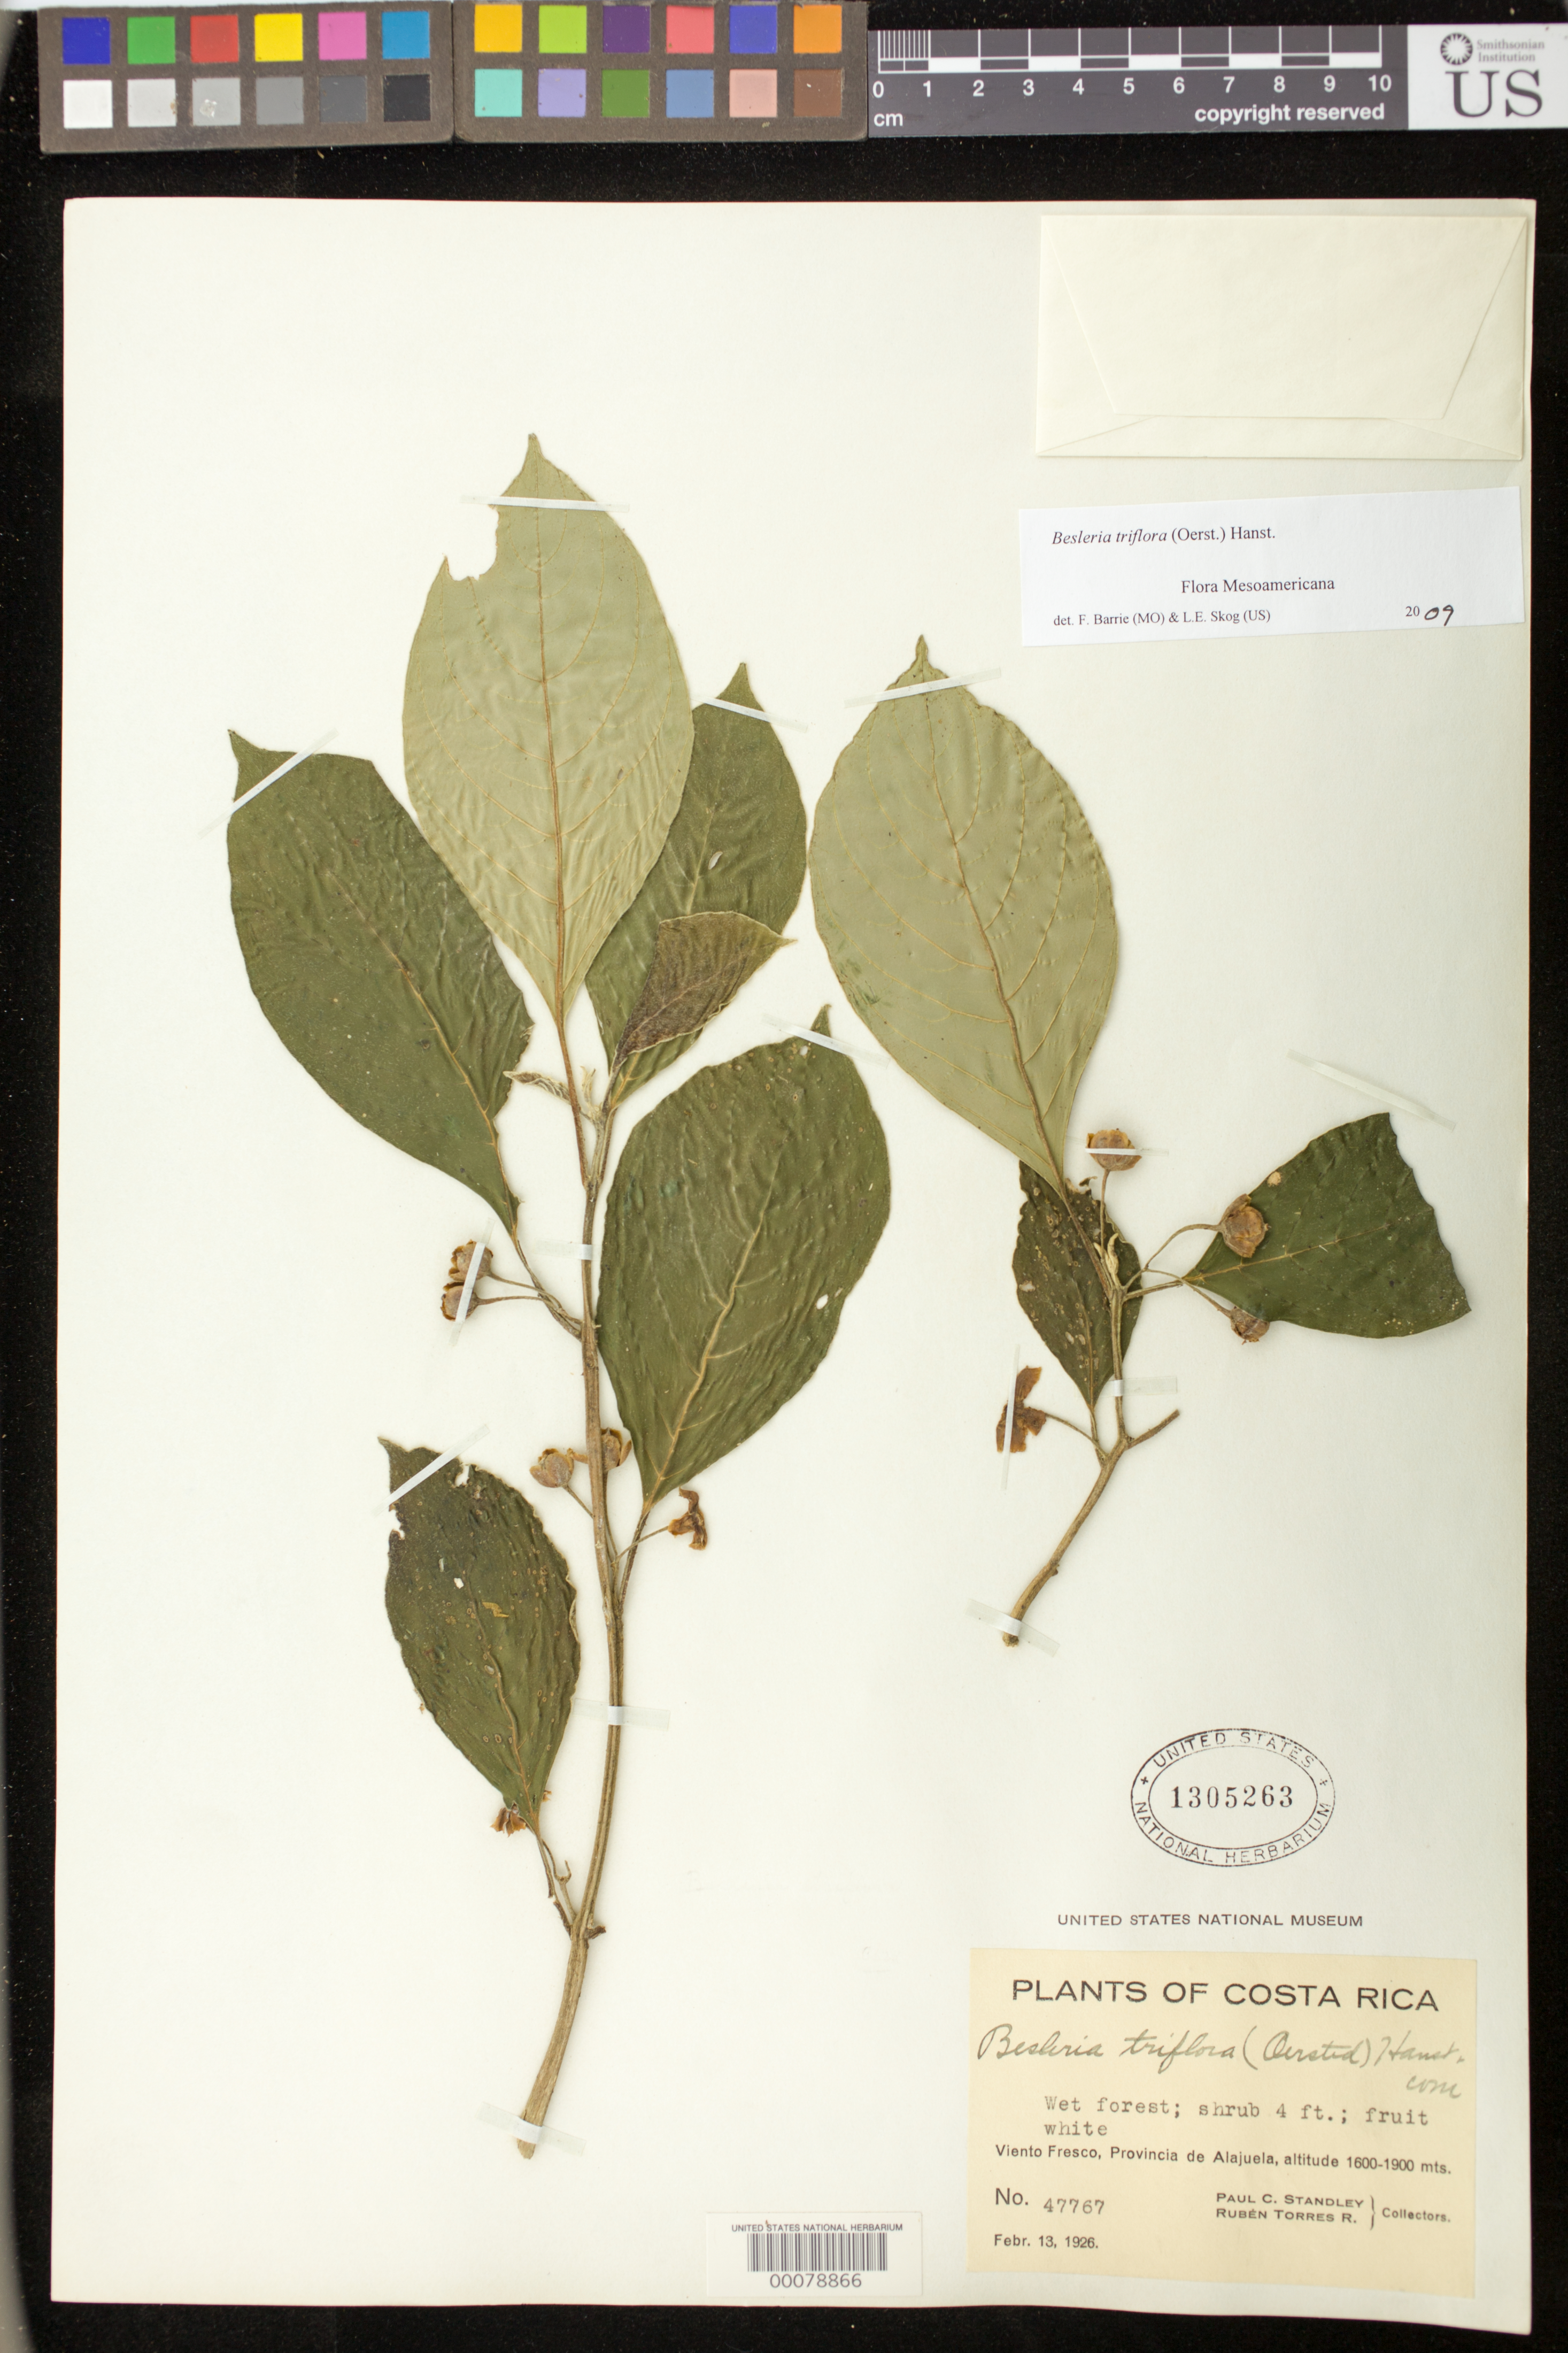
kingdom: Plantae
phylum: Tracheophyta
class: Magnoliopsida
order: Lamiales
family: Gesneriaceae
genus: Besleria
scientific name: Besleria triflora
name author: (Oerst.) Hanst.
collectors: P. C. Standley & R. Torres R.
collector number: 47767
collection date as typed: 13 Feb 1926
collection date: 1926-02-13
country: Costa Rica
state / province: Alajuela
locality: Viento Fresco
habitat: Wet forest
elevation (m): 1600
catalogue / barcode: US 1305263